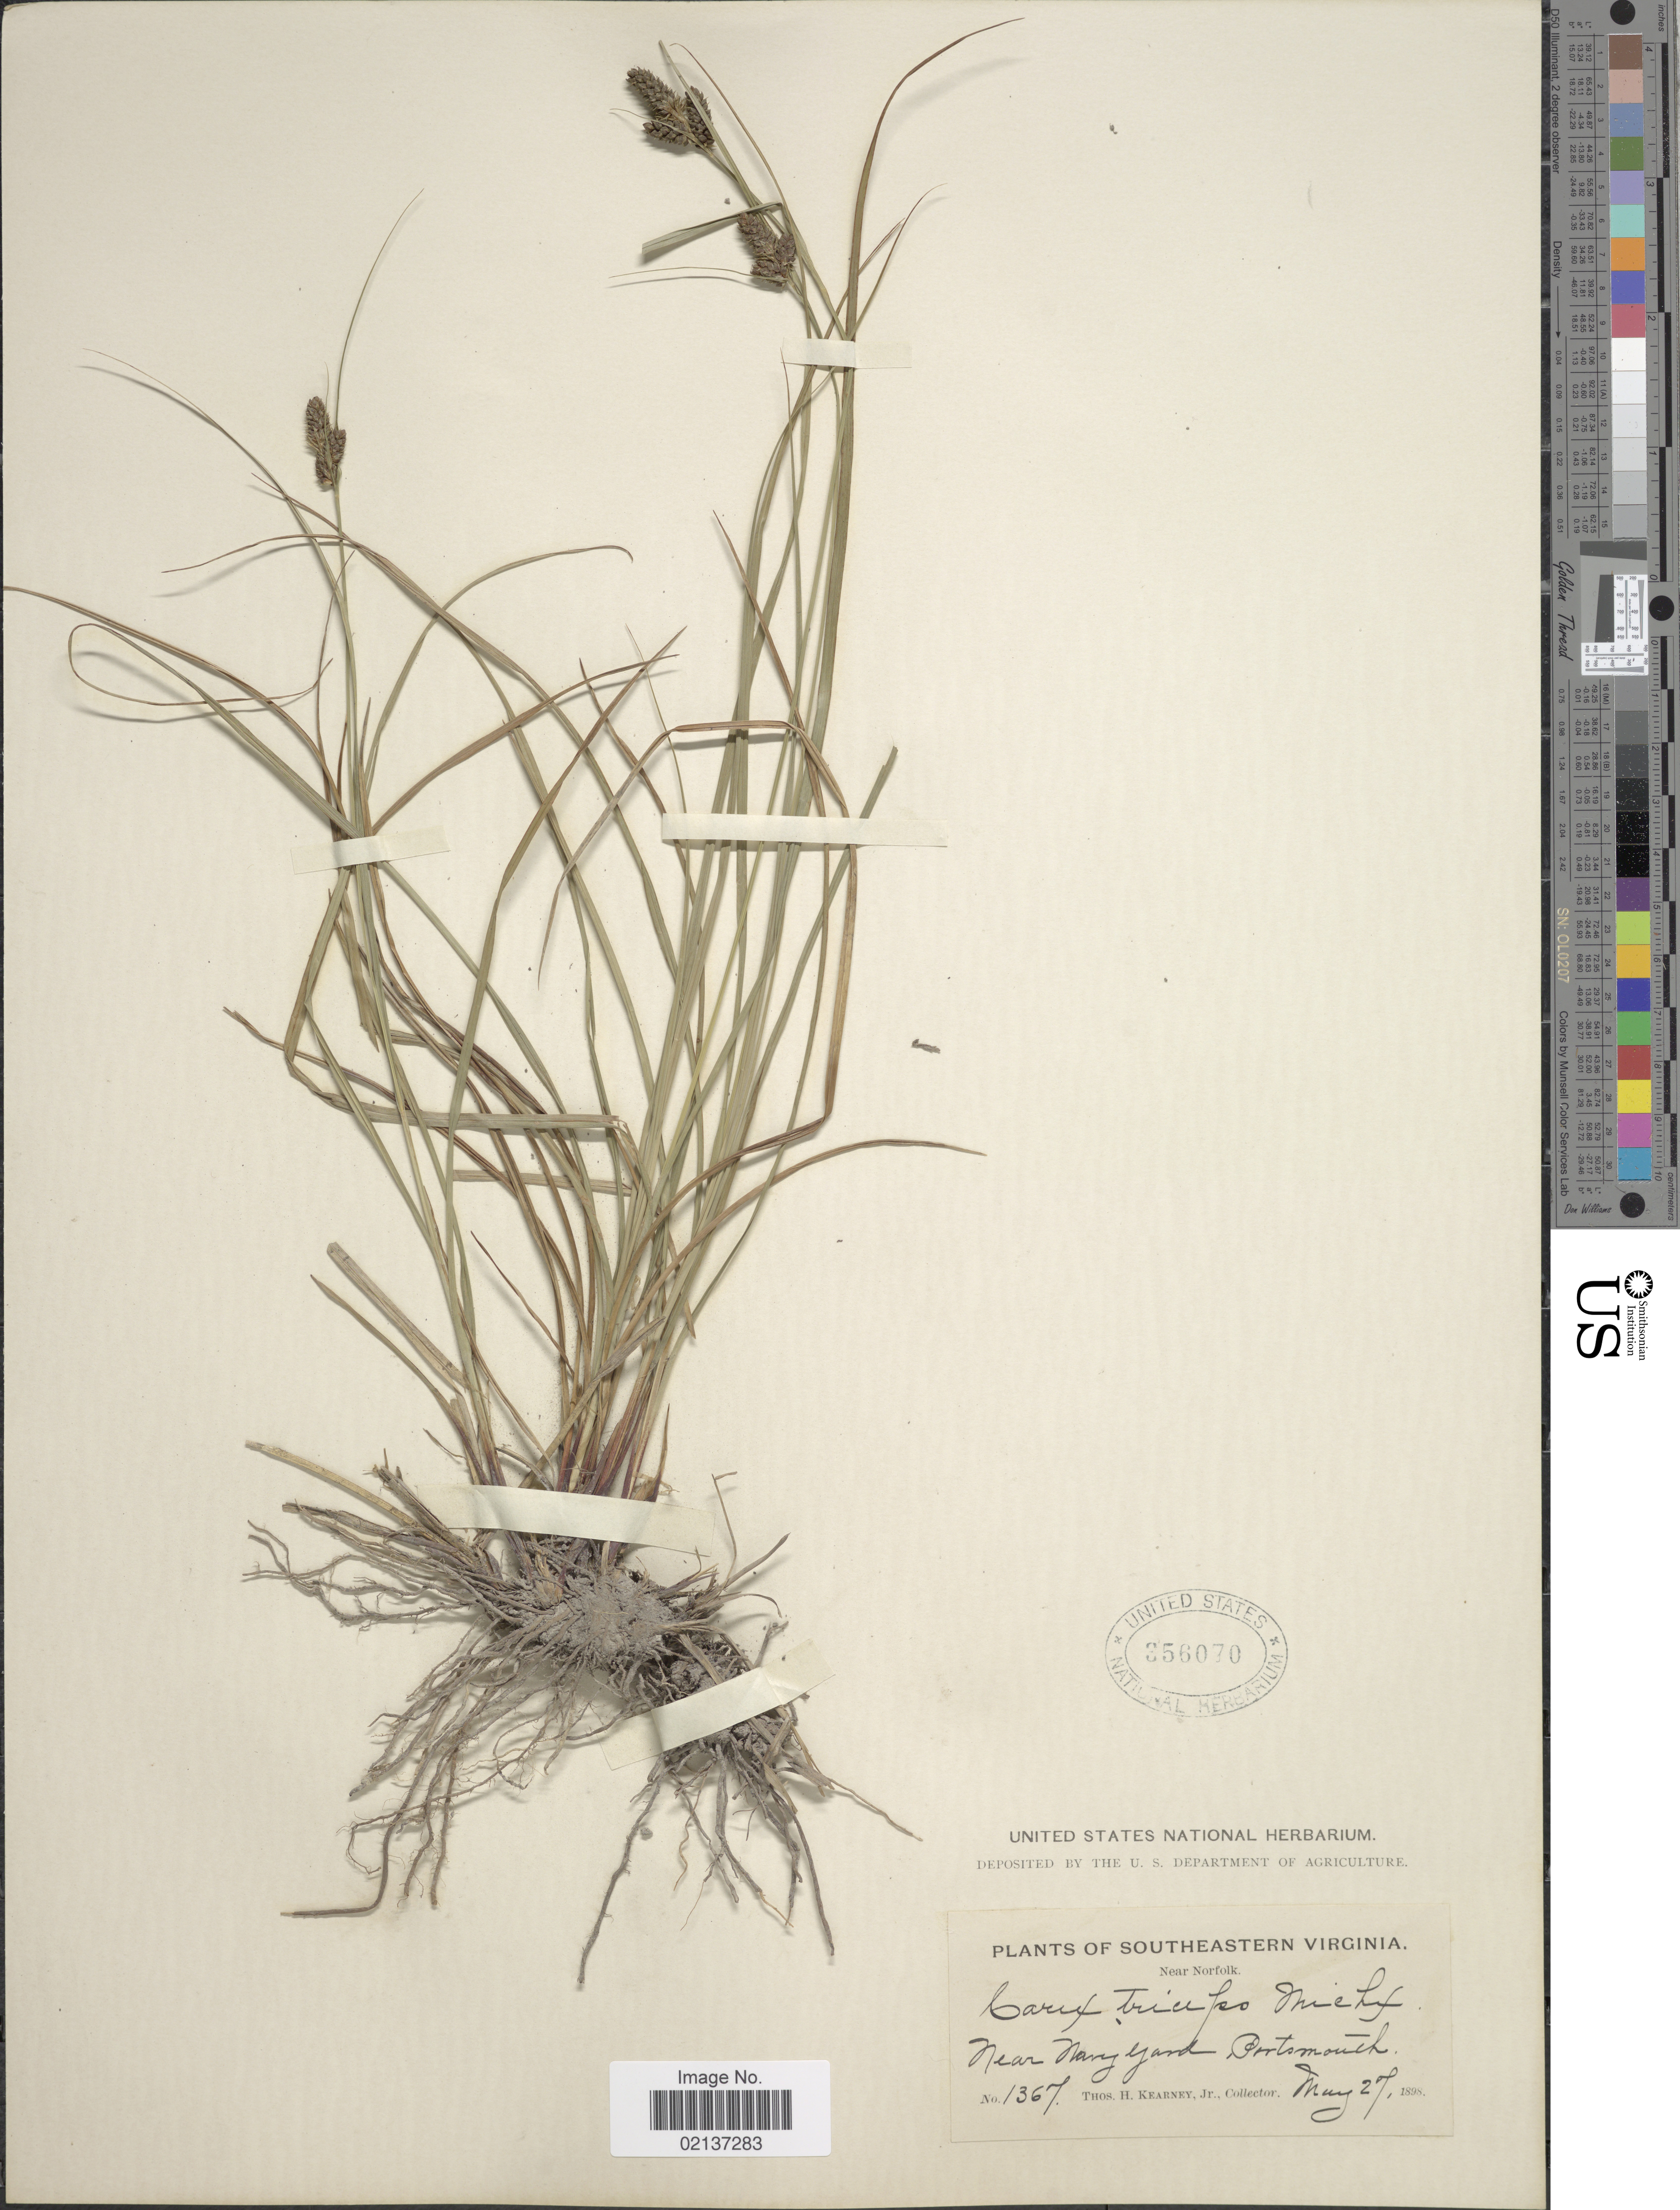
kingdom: Plantae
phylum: Tracheophyta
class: Liliopsida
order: Poales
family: Cyperaceae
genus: Carex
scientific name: Carex hirsutella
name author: Mack.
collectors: T. H. Kearney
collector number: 1367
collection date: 1898-05-27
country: United States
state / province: Virginia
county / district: City of Norfolk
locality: Southeastern Virginia, near Norfolk, near Navy Yard, Portsmouth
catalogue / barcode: US 356070